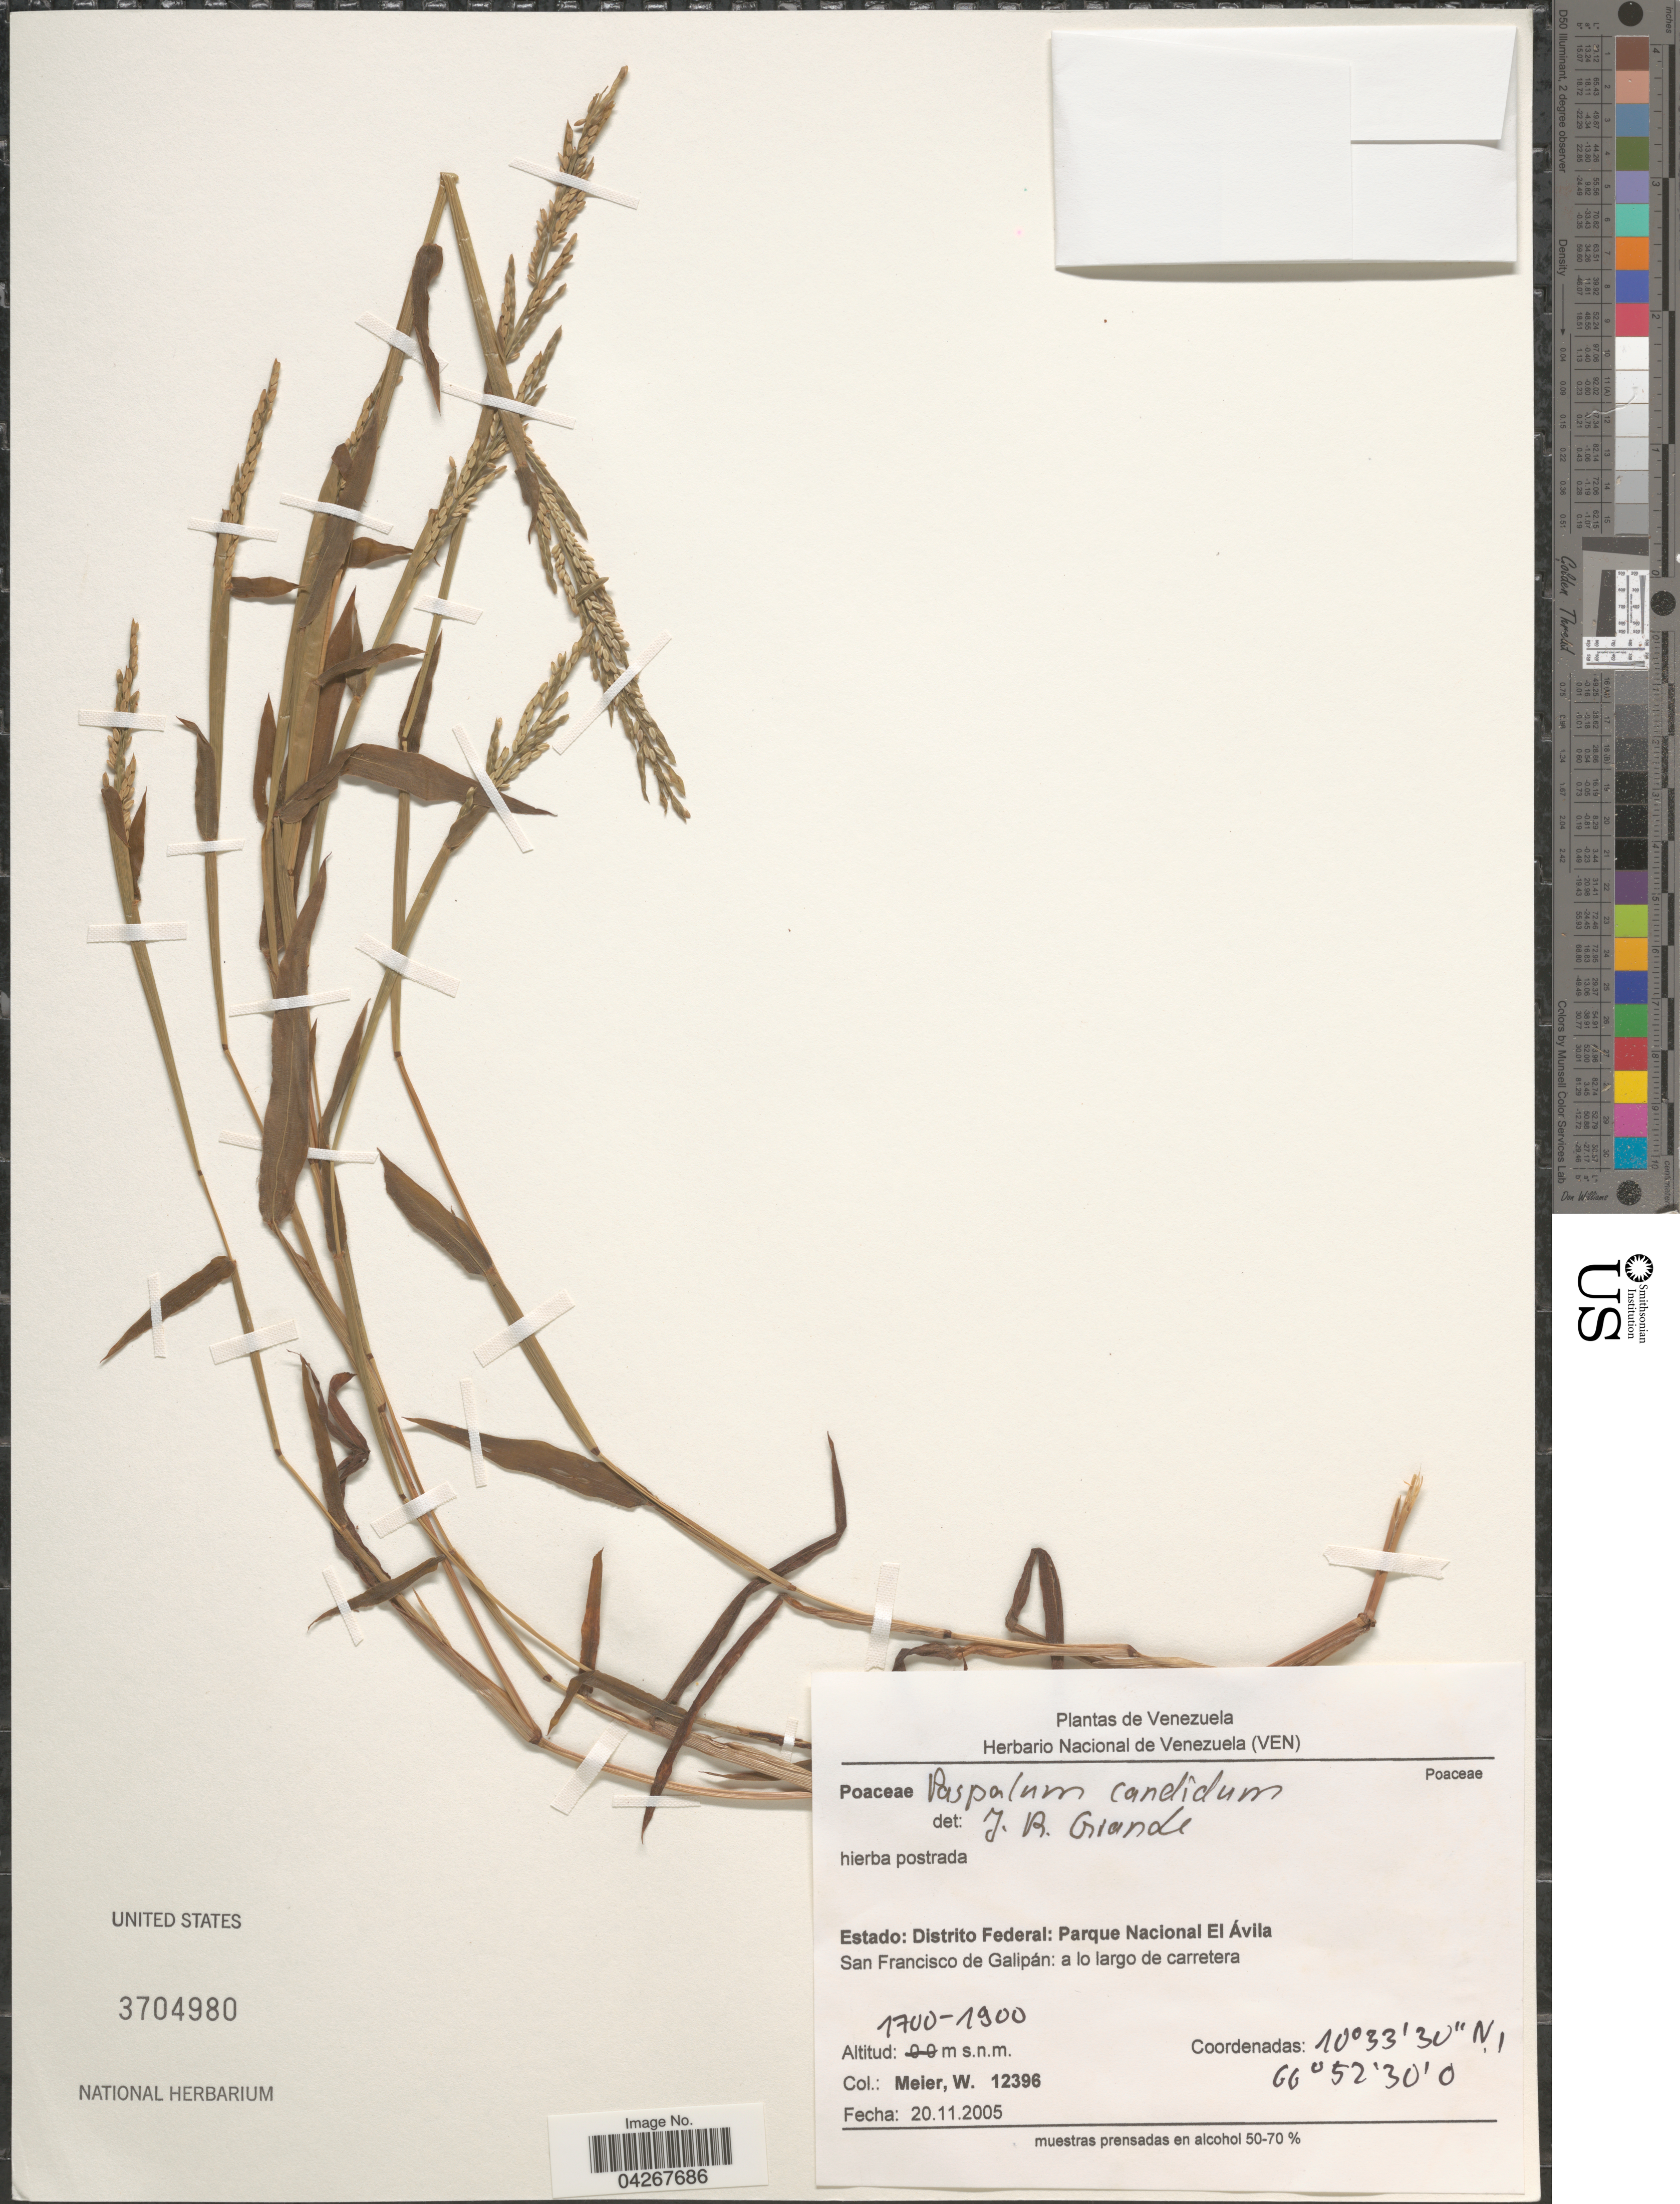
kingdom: Plantae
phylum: Tracheophyta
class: Liliopsida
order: Poales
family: Poaceae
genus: Paspalum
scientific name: Paspalum candidum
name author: (Humb. & Bonpl. ex Fleugge) Kunth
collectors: W. Meier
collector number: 12396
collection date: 2005-11-20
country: Venezuela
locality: Estado: Distrito Federal: Parque Nacional El Ávila. San Francisco de Galipán: a lo largo de carretera.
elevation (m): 1700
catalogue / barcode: US 3704980